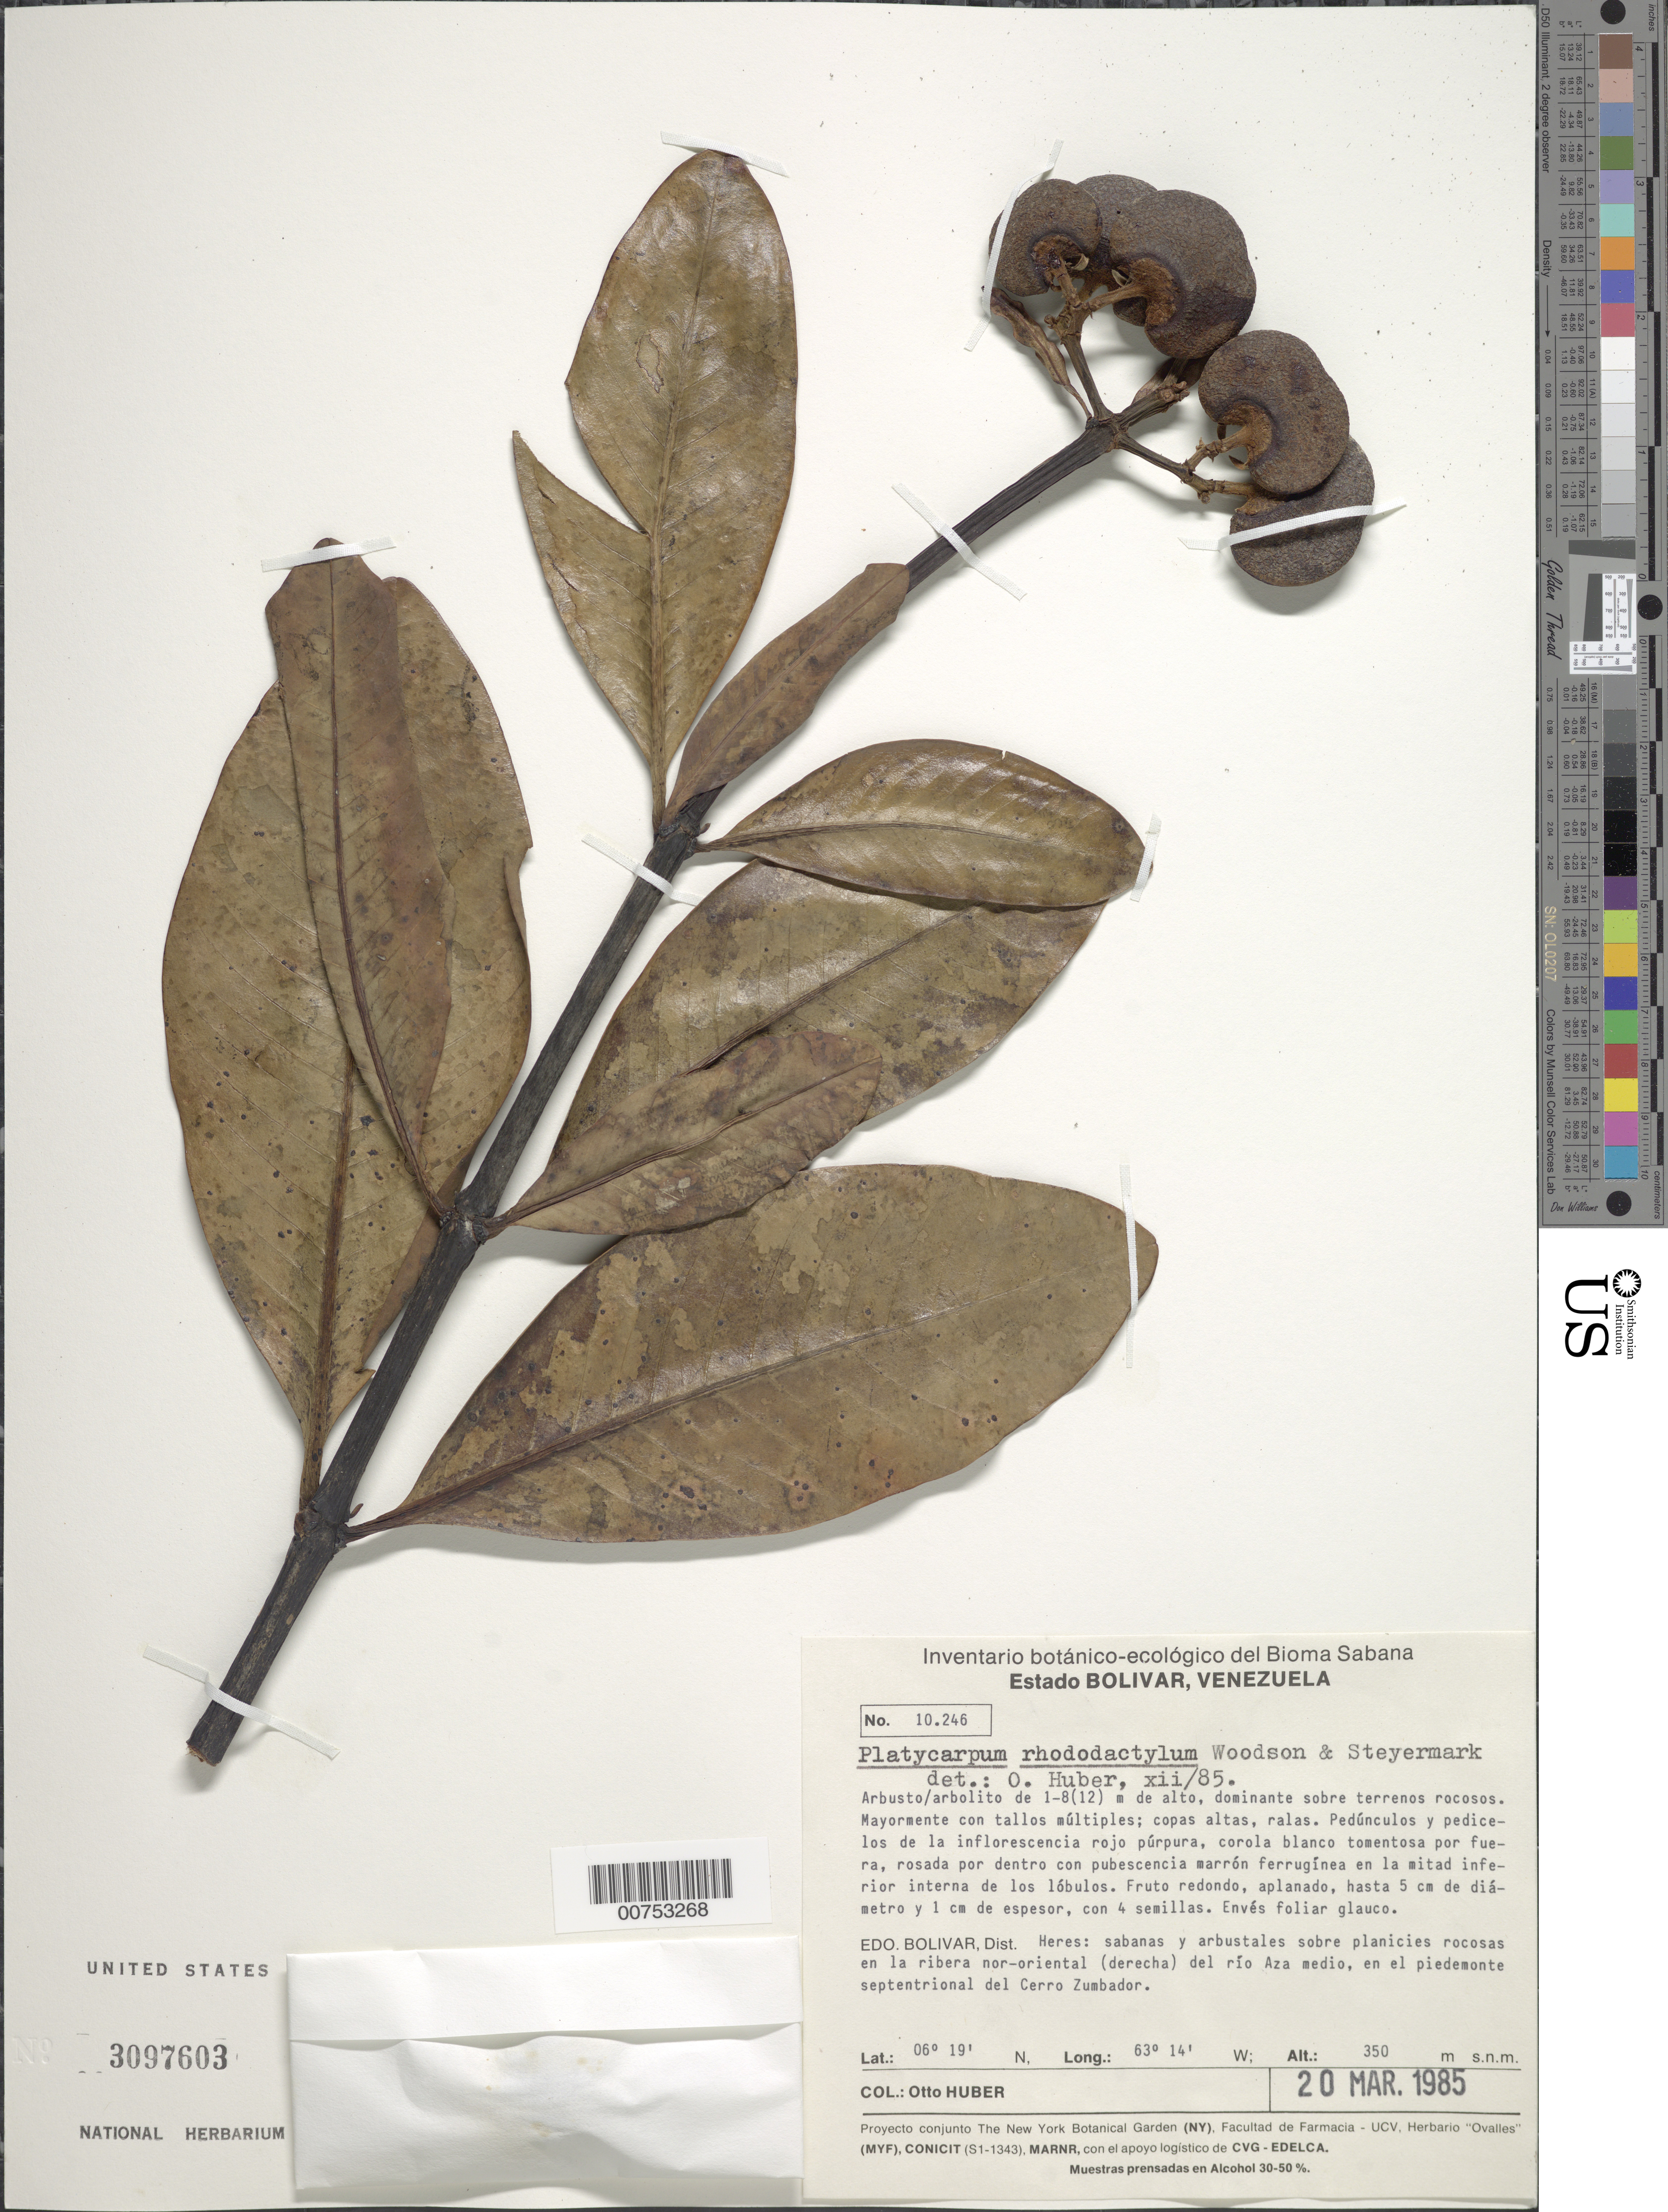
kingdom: Plantae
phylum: Tracheophyta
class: Magnoliopsida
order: Gentianales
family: Rubiaceae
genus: Platycarpum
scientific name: Platycarpum rhododactylum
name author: Woodson & Steyerm.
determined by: Huber, Otto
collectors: O. Huber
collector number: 10246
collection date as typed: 20-Mar-85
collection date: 1985-03-20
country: Venezuela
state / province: Bolívar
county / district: Heres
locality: Río Aza medio, ribera nor-ocidental (derecha), en el piedemonte septentríonal del Cerro Zumbador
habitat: Sabanas y arbustales, sobre planicies rocosas; sobre terrenos rocosos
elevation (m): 350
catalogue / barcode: US 3097603